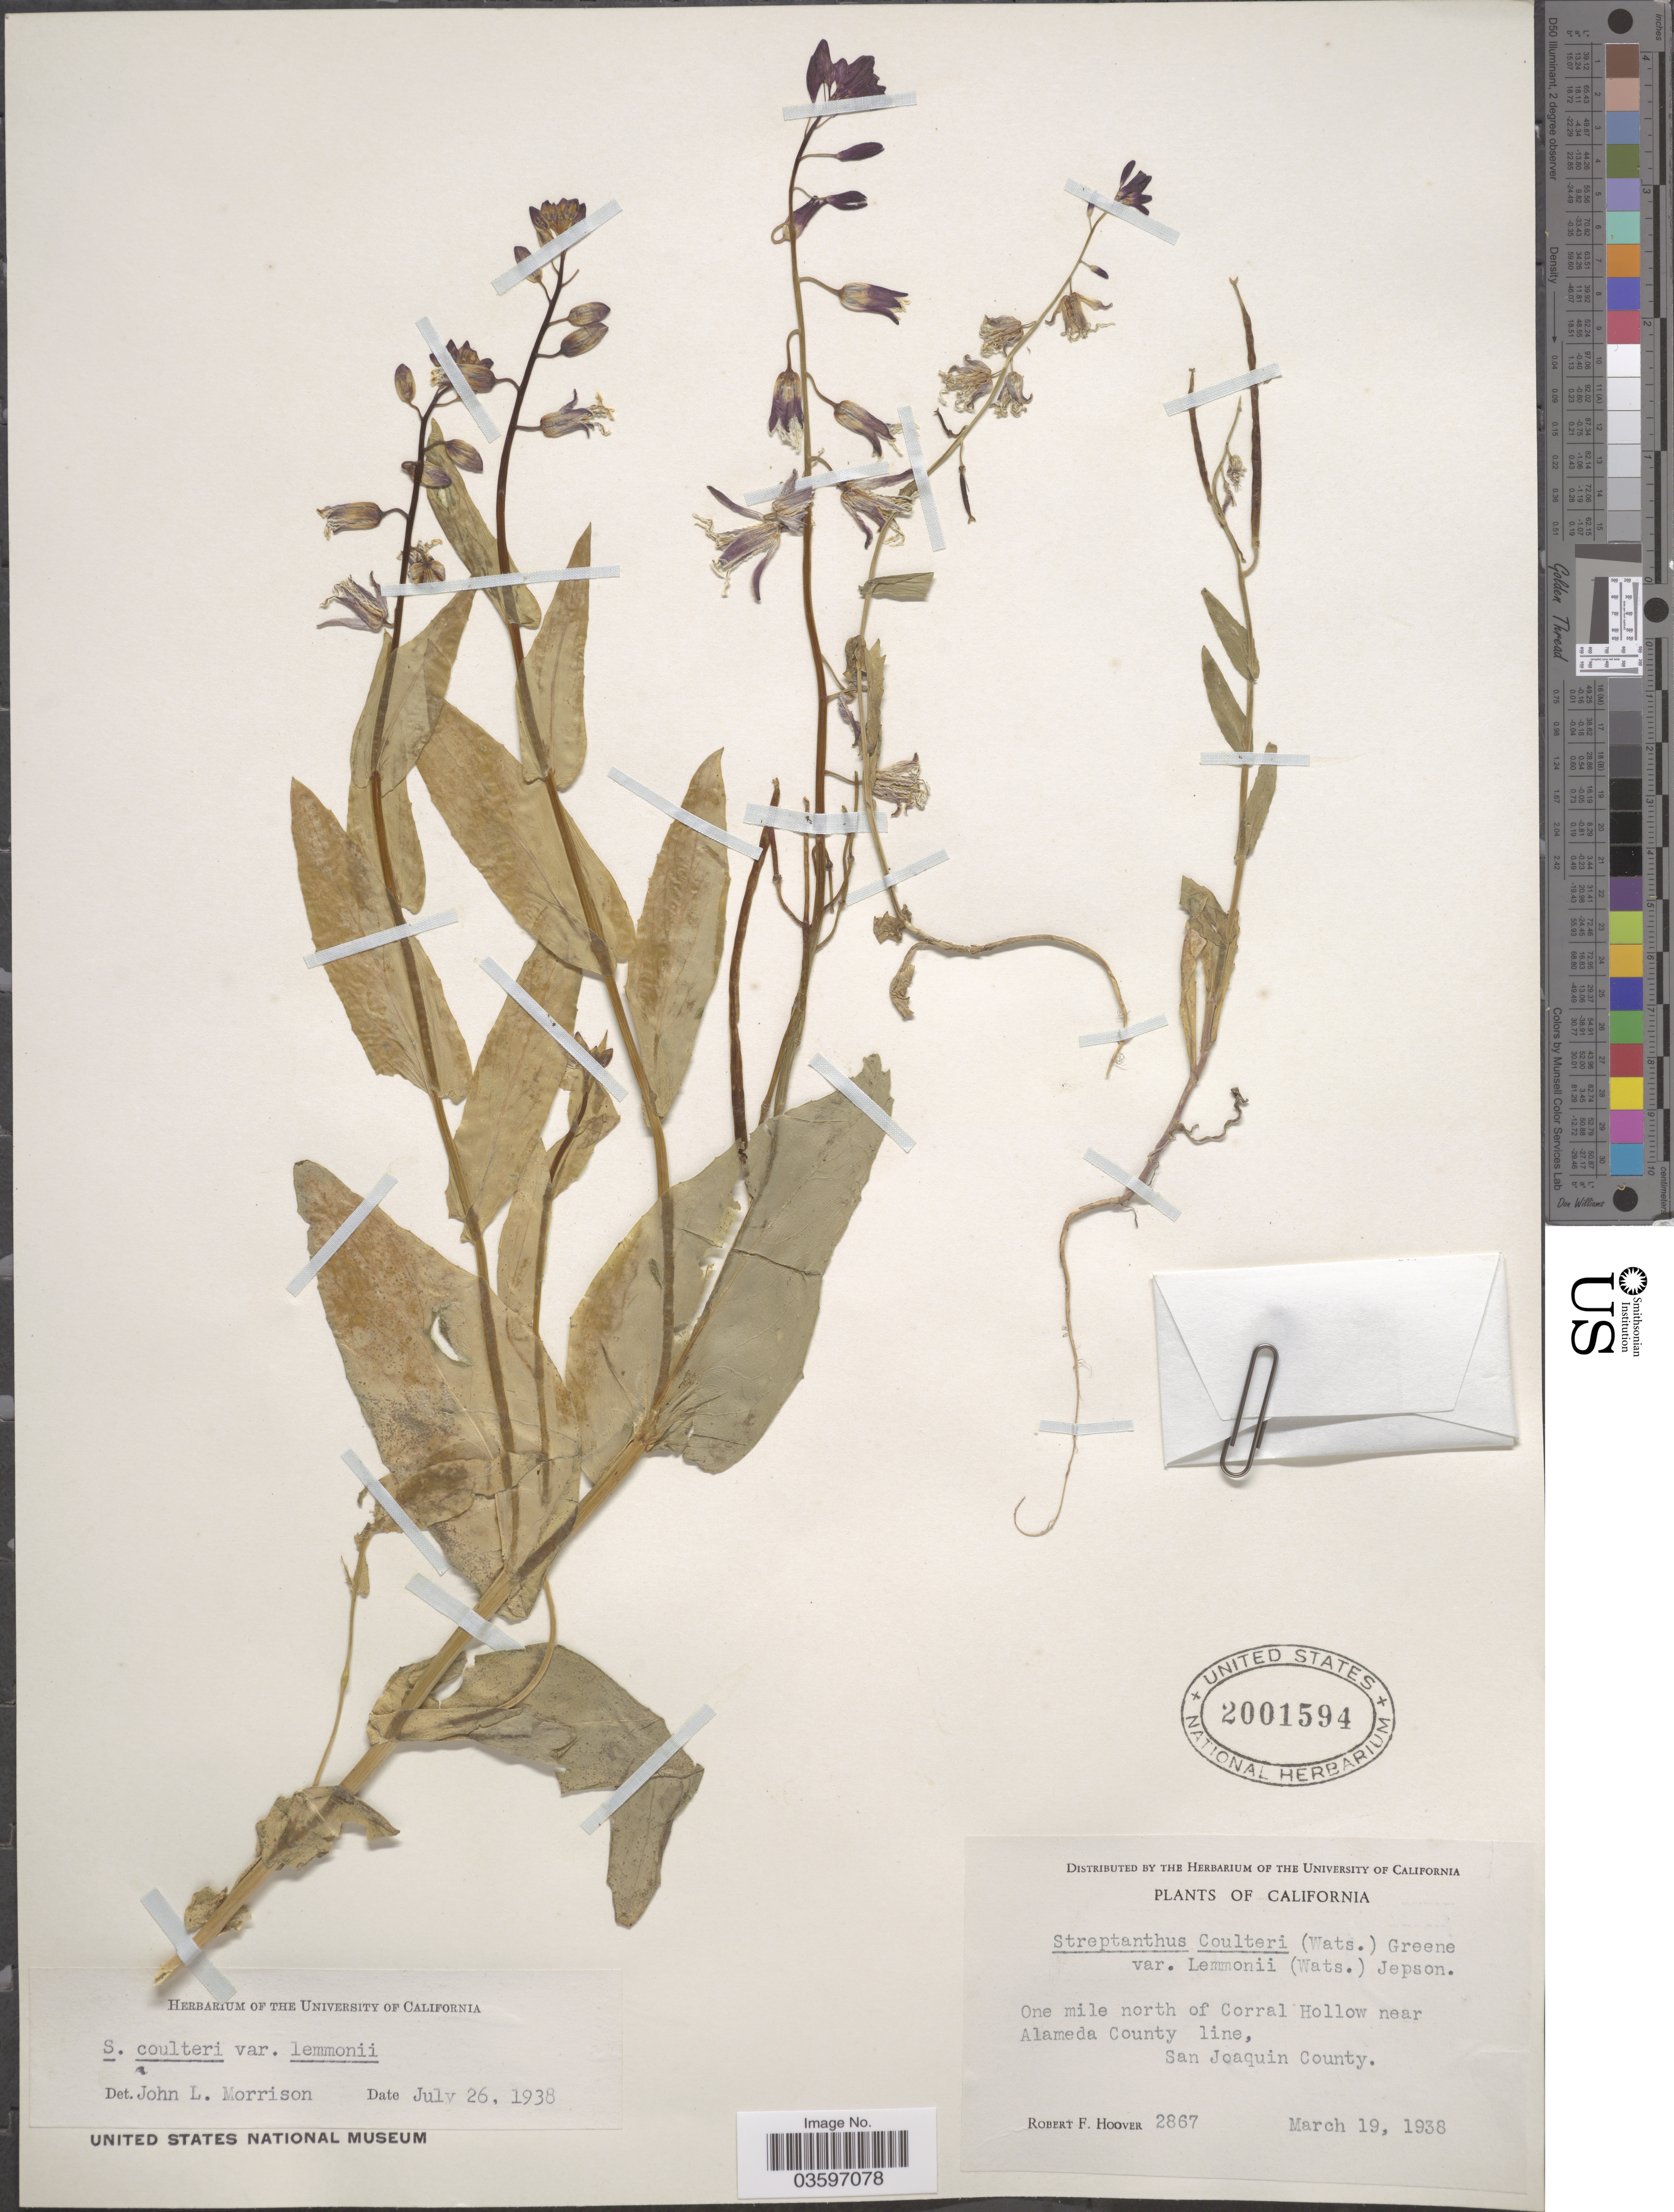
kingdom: Plantae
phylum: Tracheophyta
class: Magnoliopsida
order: Brassicales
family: Brassicaceae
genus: Caulanthus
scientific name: Caulanthus lemmonii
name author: S. Watson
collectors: R. F. Hoover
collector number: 2867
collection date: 1938-03-19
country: United States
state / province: California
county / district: San Joaquin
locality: One mile north of Corral Hollow near Alameda County line, San Joaquin County.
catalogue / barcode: US 2001594